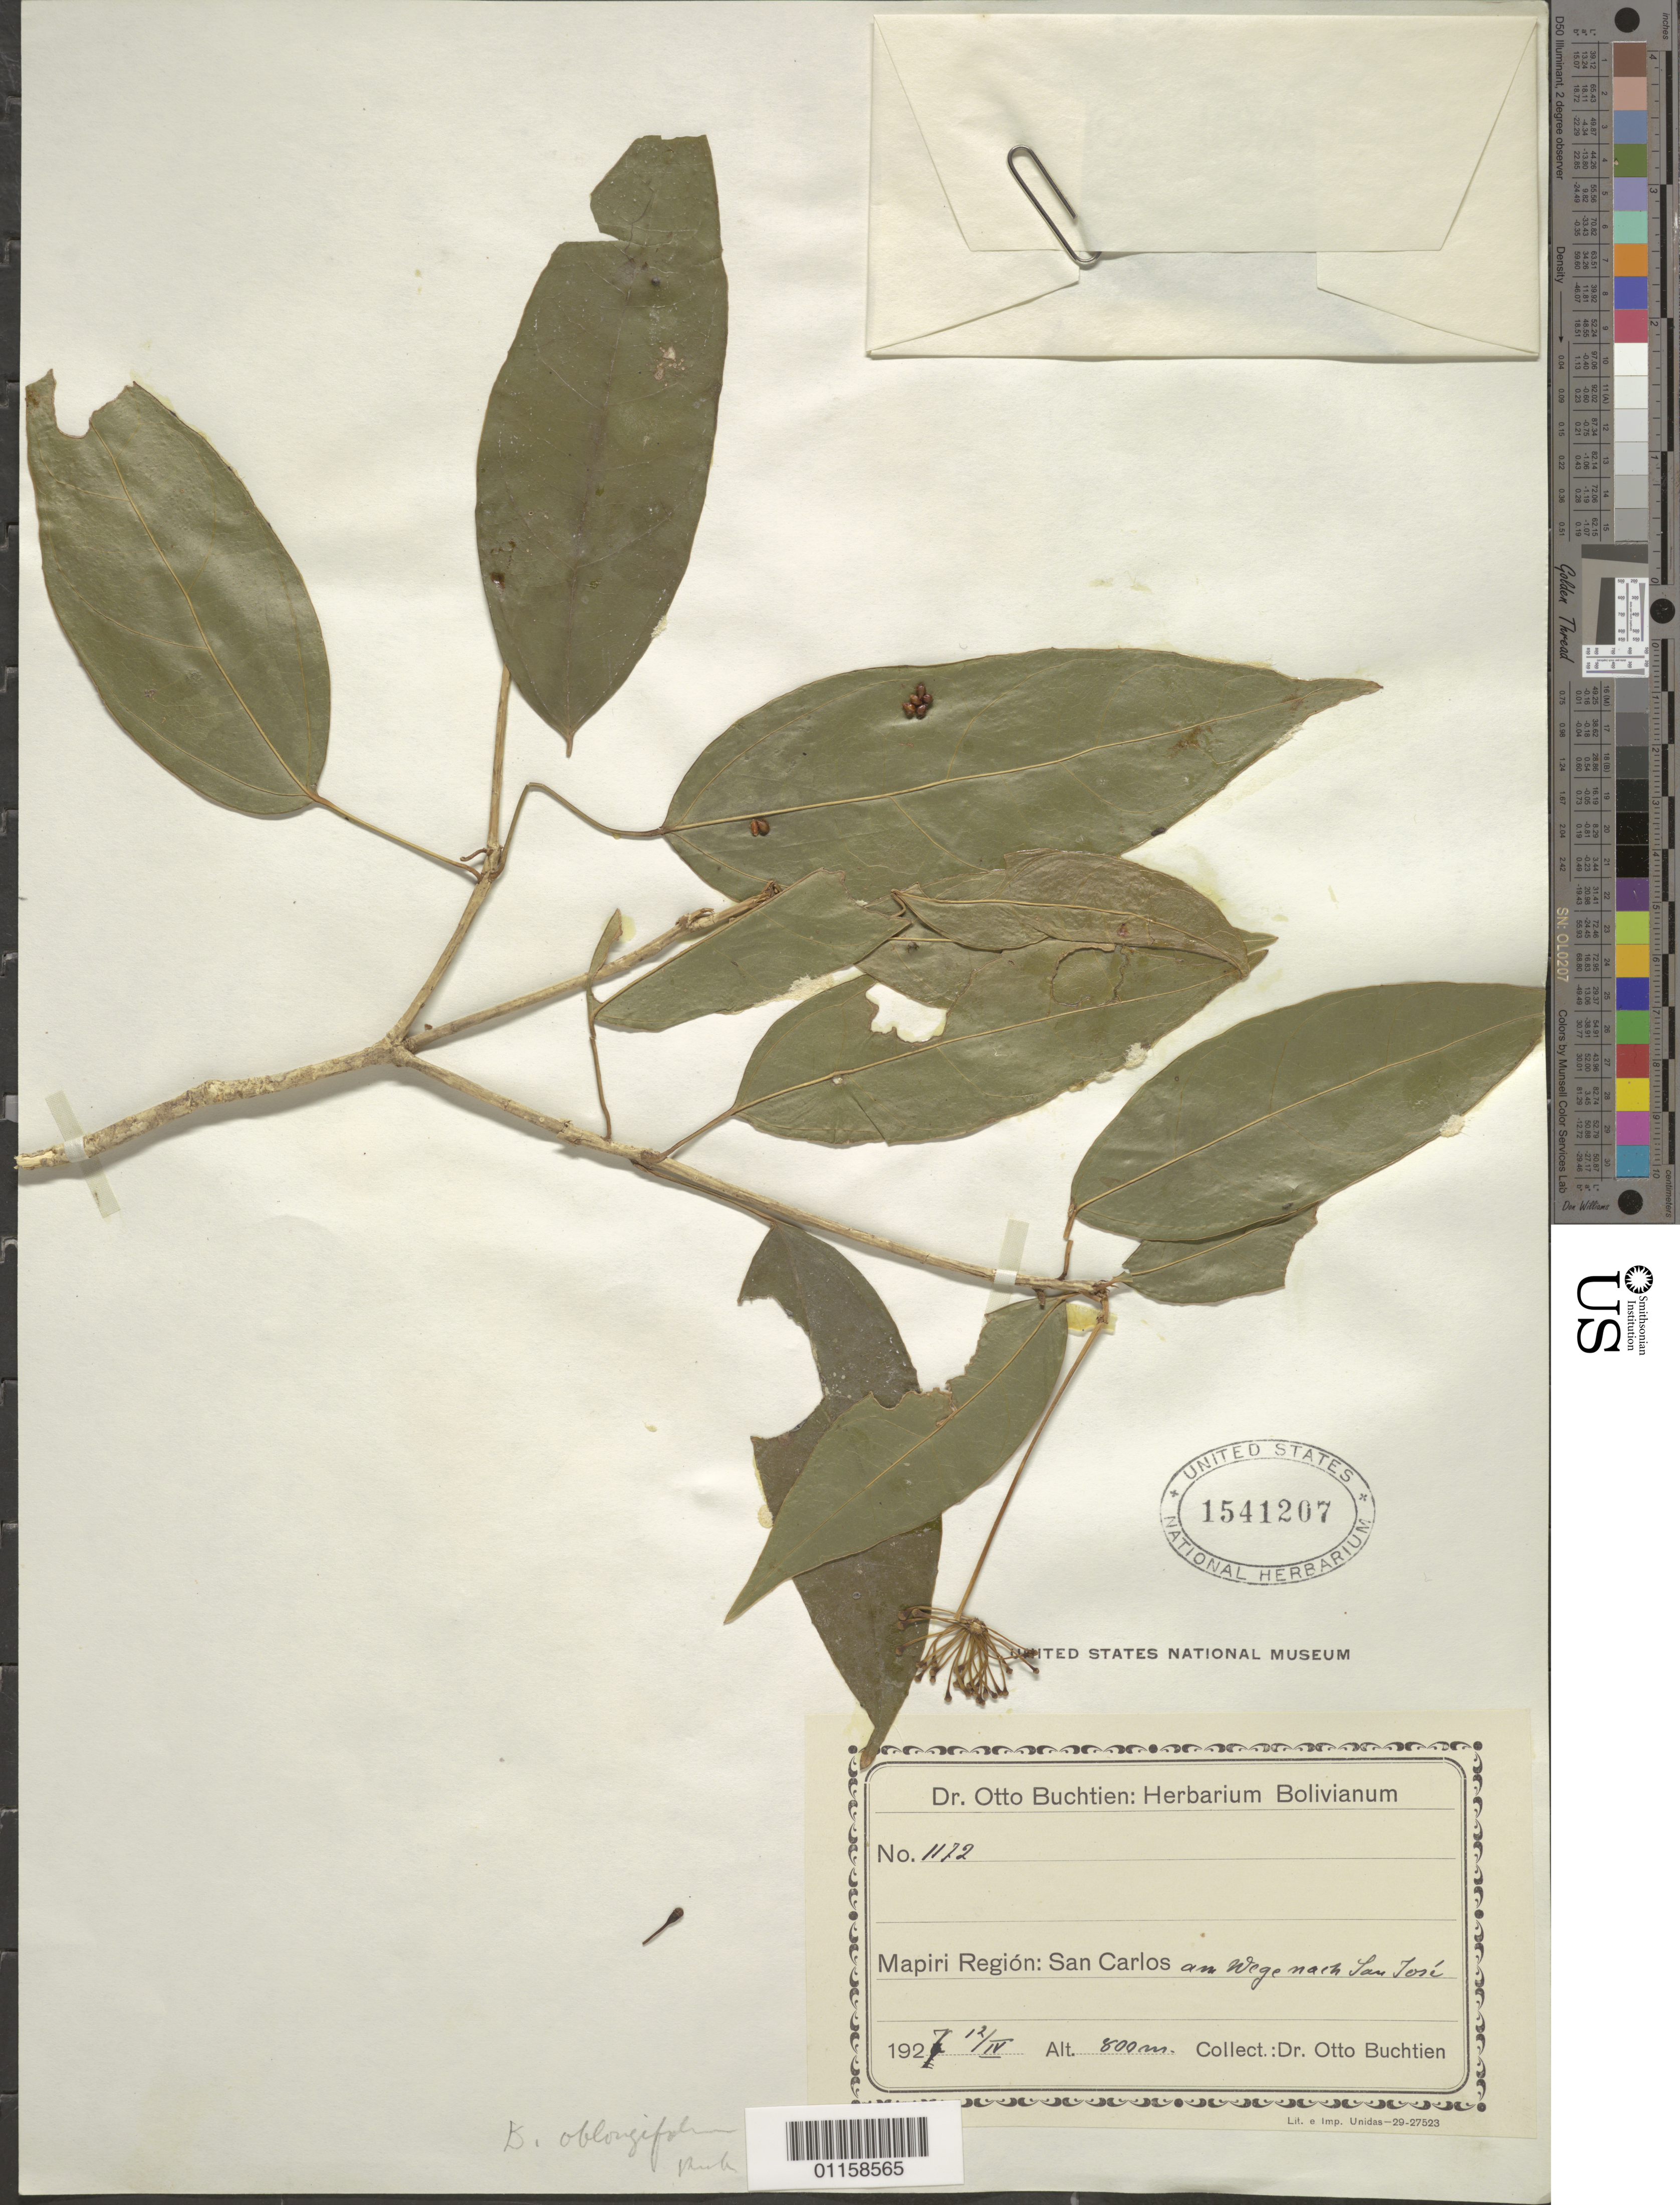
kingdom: Plantae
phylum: Tracheophyta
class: Magnoliopsida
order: Apiales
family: Araliaceae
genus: Dendropanax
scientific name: Dendropanax oblongifolius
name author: Rusby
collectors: O. Buchtien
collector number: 1172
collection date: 1927-04-12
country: Bolivia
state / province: La Páz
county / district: Larecaja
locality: San Carlos.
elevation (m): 800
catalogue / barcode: US 1541207